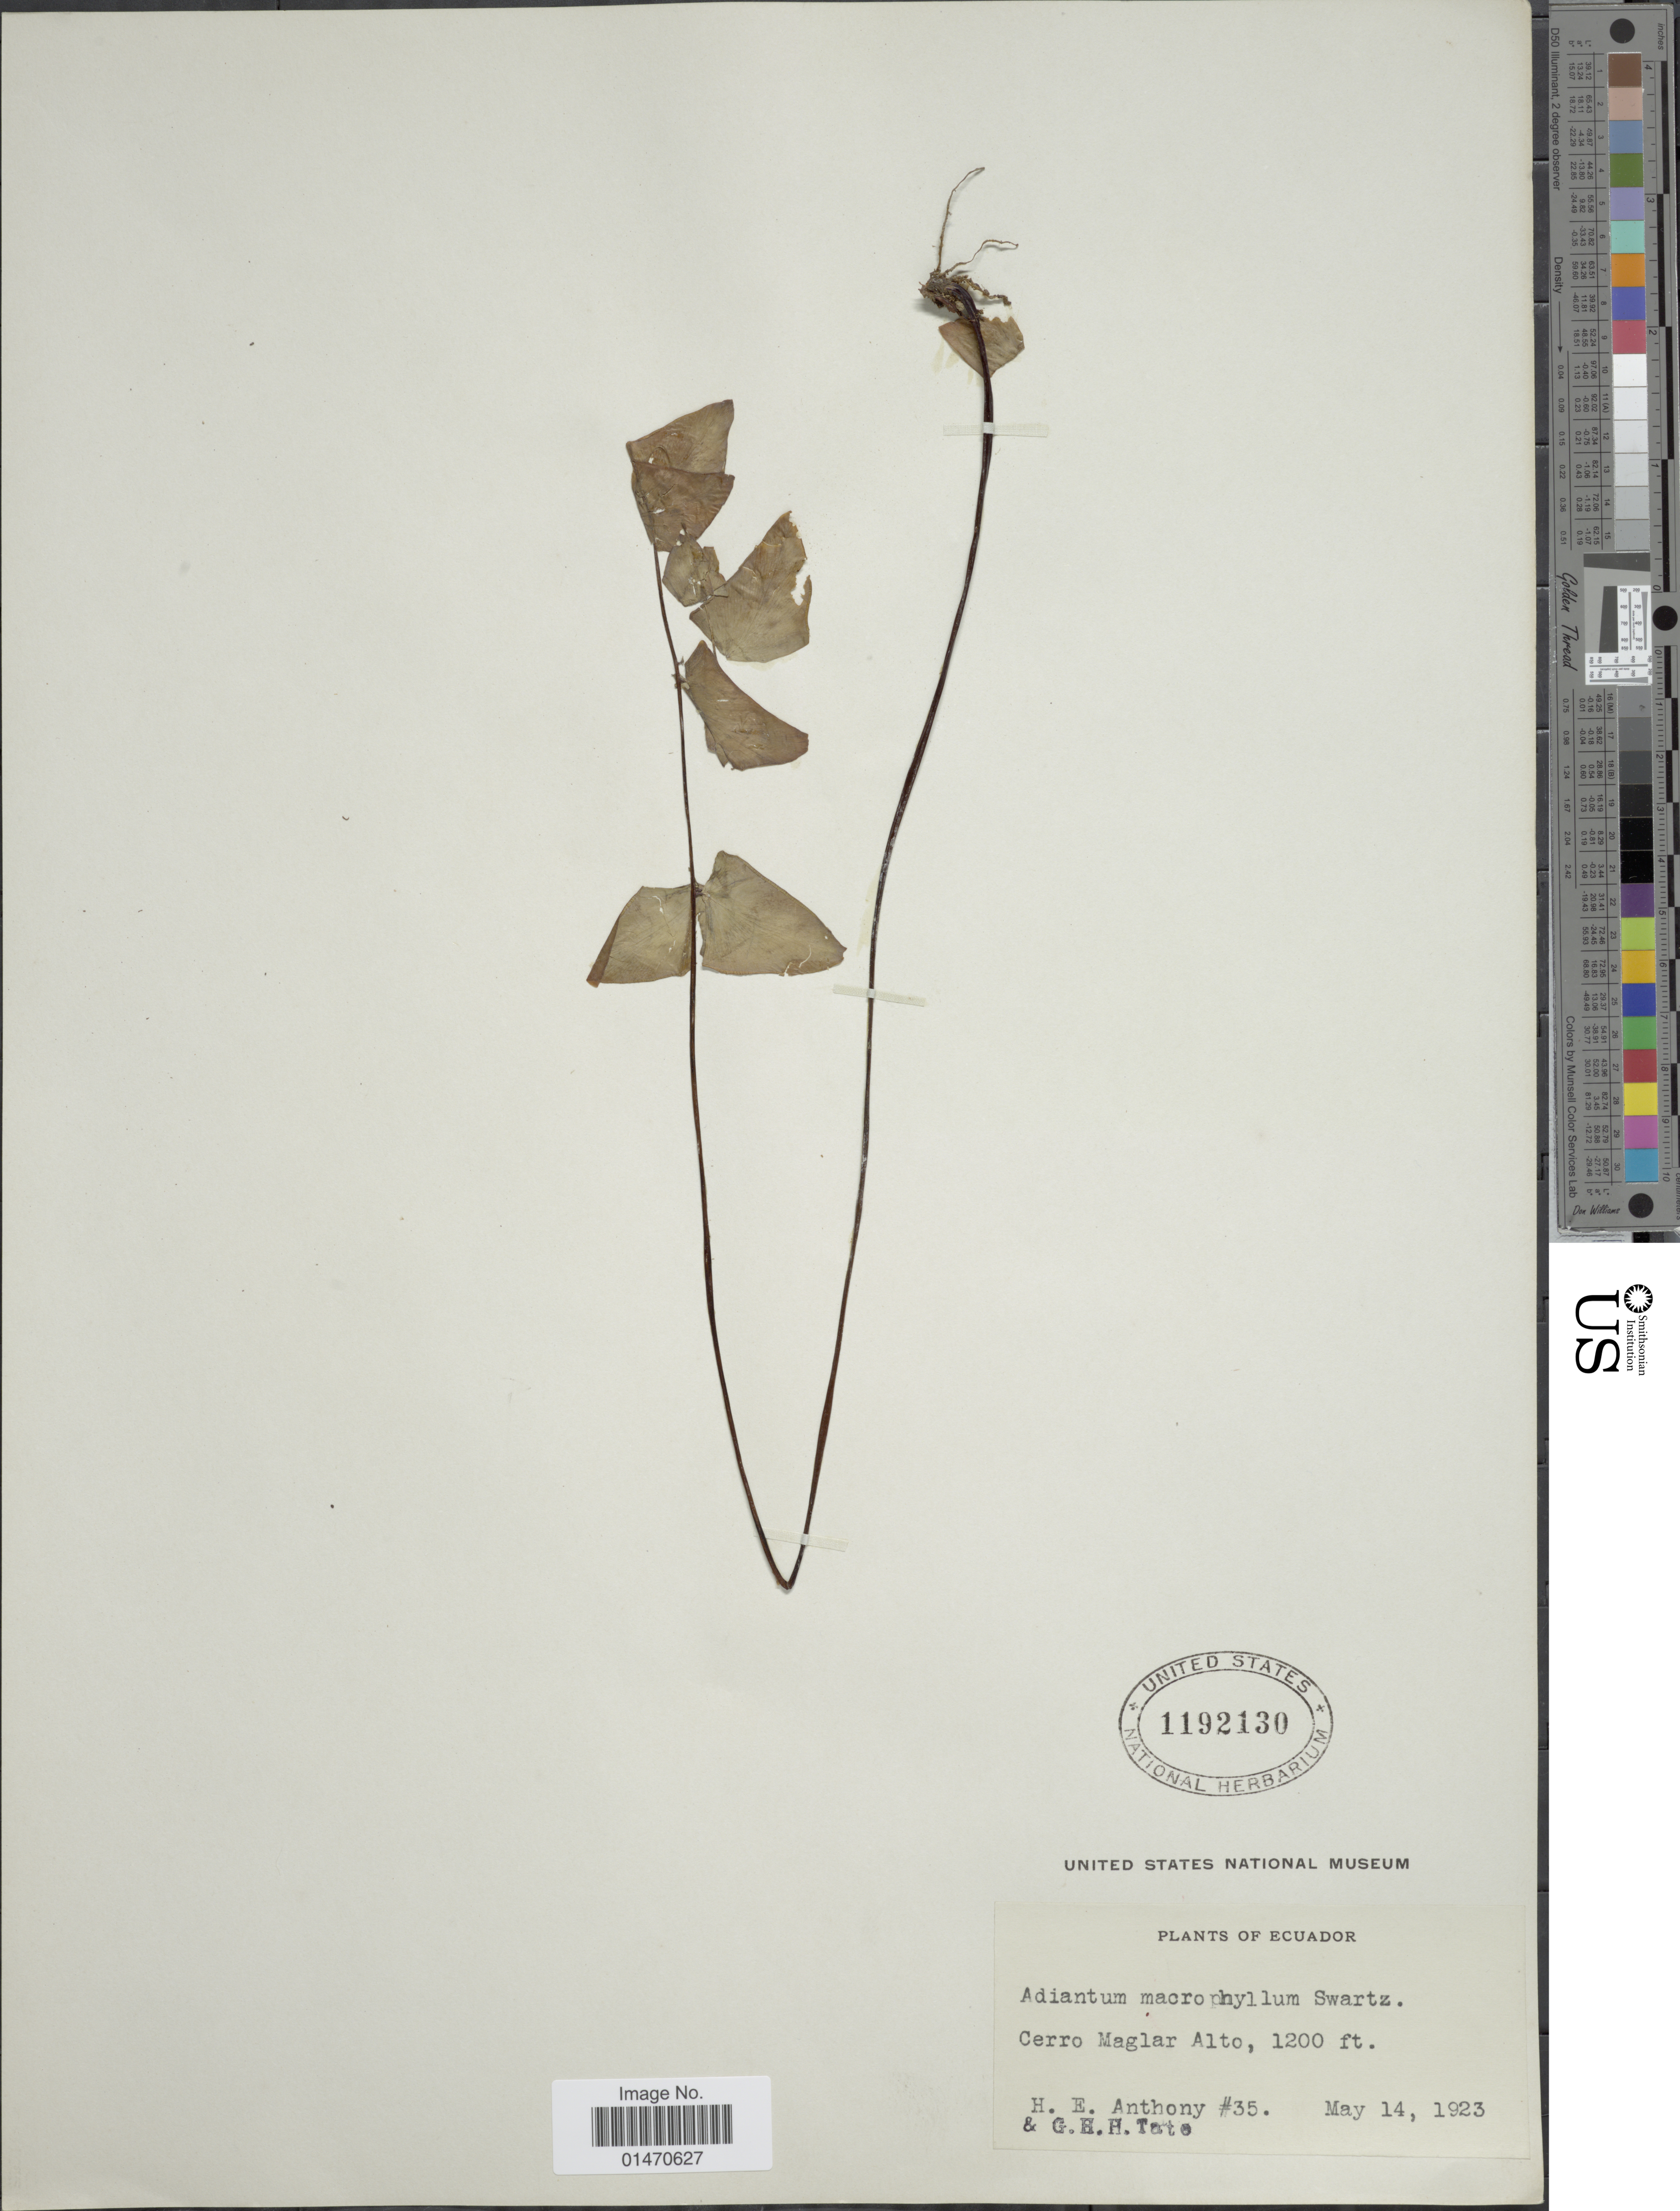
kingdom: Plantae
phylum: Tracheophyta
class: Polypodiopsida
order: Polypodiales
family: Pteridaceae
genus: Adiantum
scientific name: Adiantum macrophyllum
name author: Sw.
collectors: H. E. Anthony & G. Tate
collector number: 35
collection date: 1923-05-14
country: Ecuador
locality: Cerro Maglar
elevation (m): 366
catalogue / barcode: US 1192130